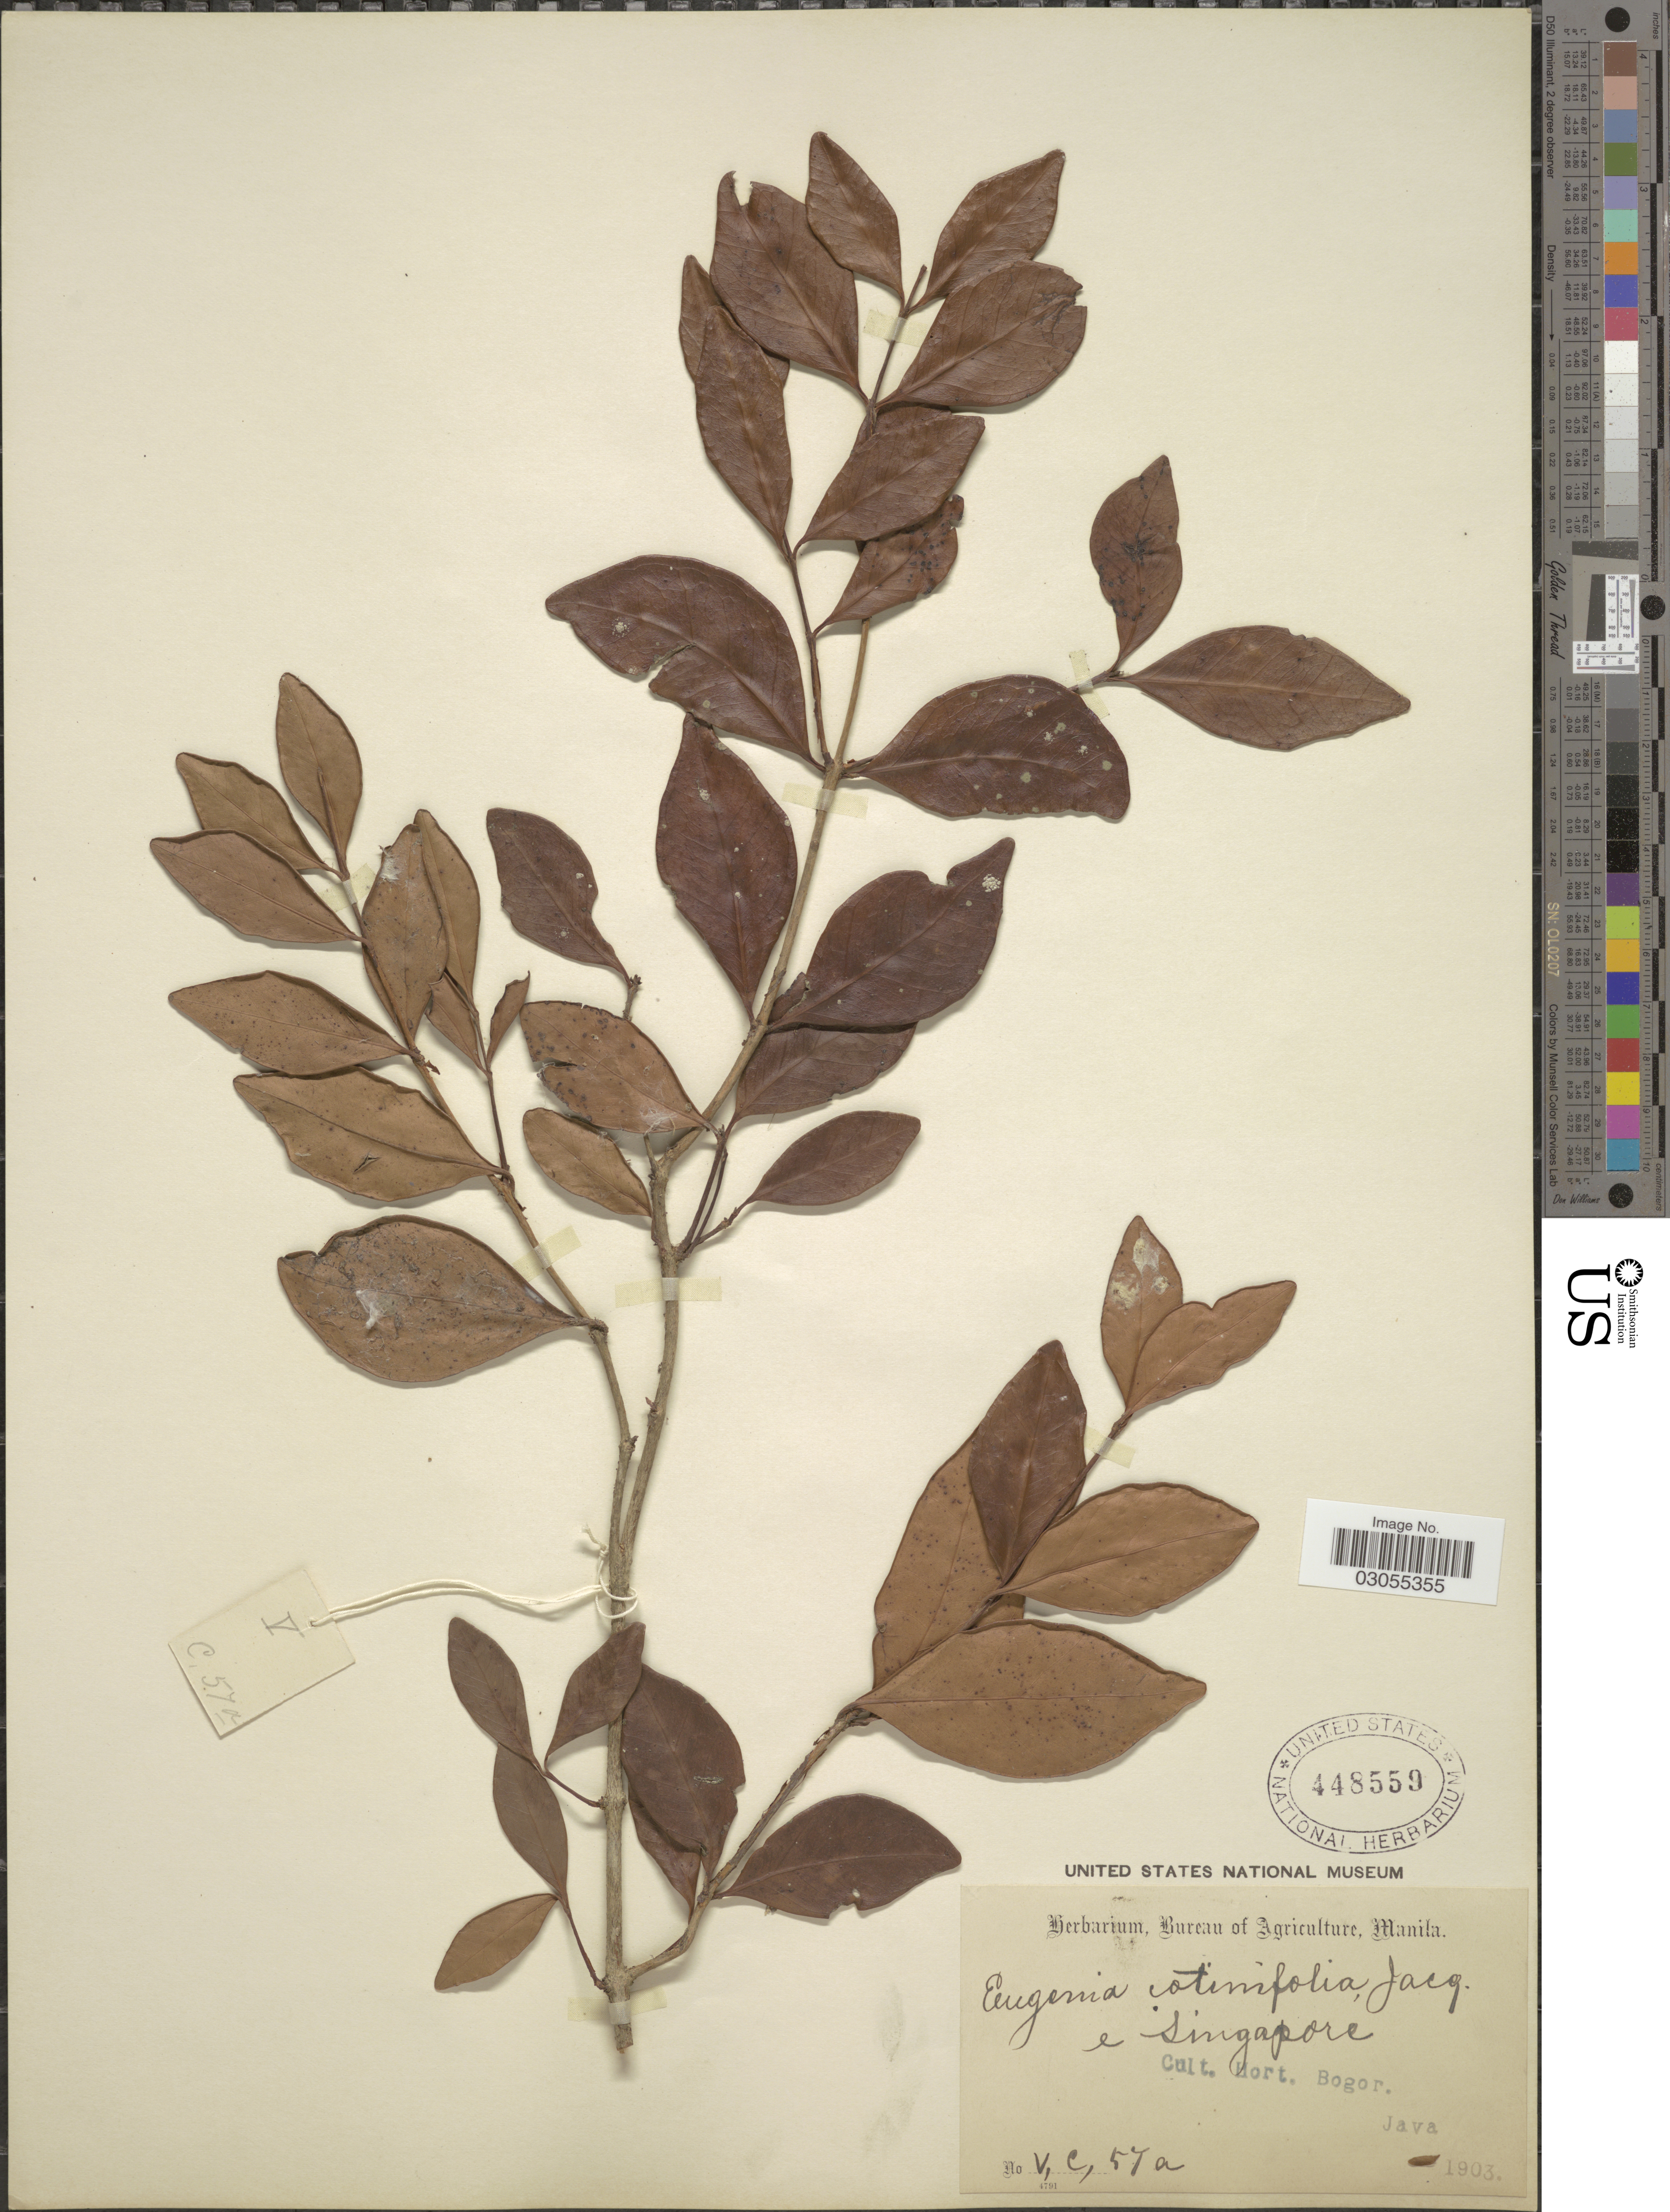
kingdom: Plantae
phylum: Tracheophyta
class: Magnoliopsida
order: Myrtales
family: Myrtaceae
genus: Eugenia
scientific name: Eugenia cotinifolia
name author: Jacq.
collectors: Ex herb. Bureau of Agriculture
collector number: V,C,57 a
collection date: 1903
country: Indonesia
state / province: Java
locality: Cult. Hort. Bogor.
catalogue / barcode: US 448559